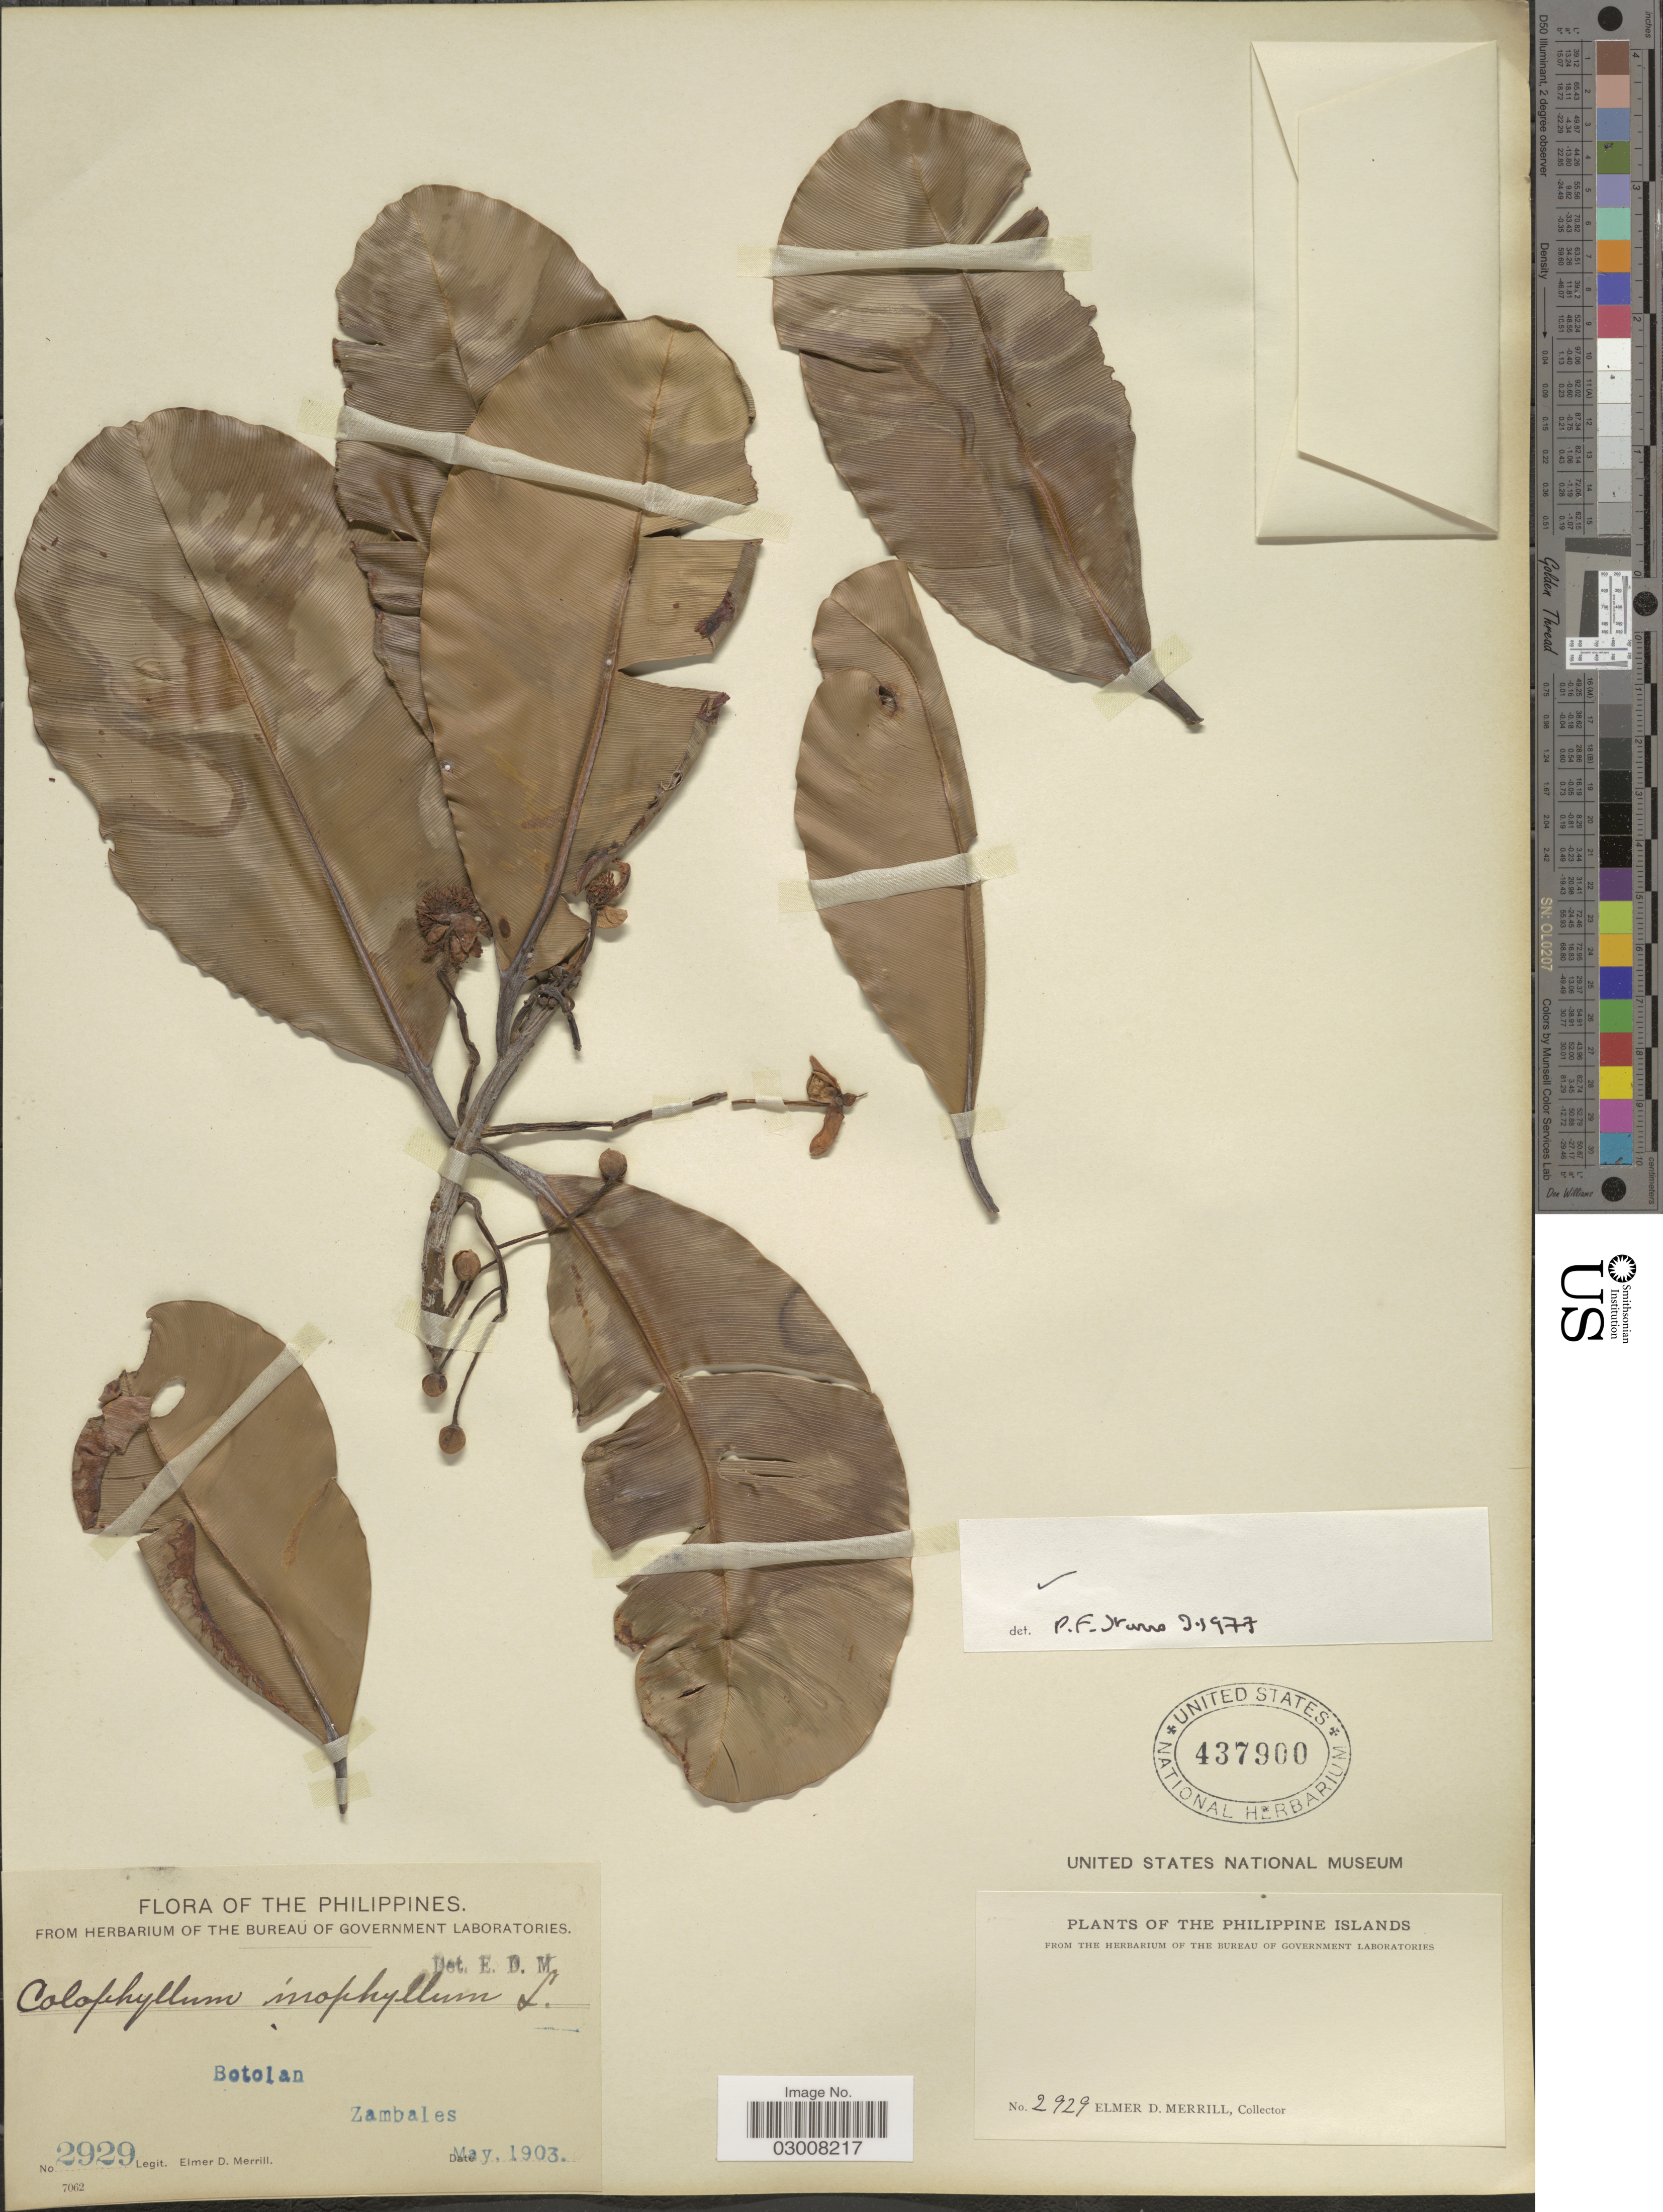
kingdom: Plantae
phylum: Tracheophyta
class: Magnoliopsida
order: Malpighiales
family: Calophyllaceae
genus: Calophyllum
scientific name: Calophyllum inophyllum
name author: L.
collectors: E. D. Merrill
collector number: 2929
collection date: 1903-05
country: Philippines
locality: Botolan, Zambales.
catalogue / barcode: US 437900